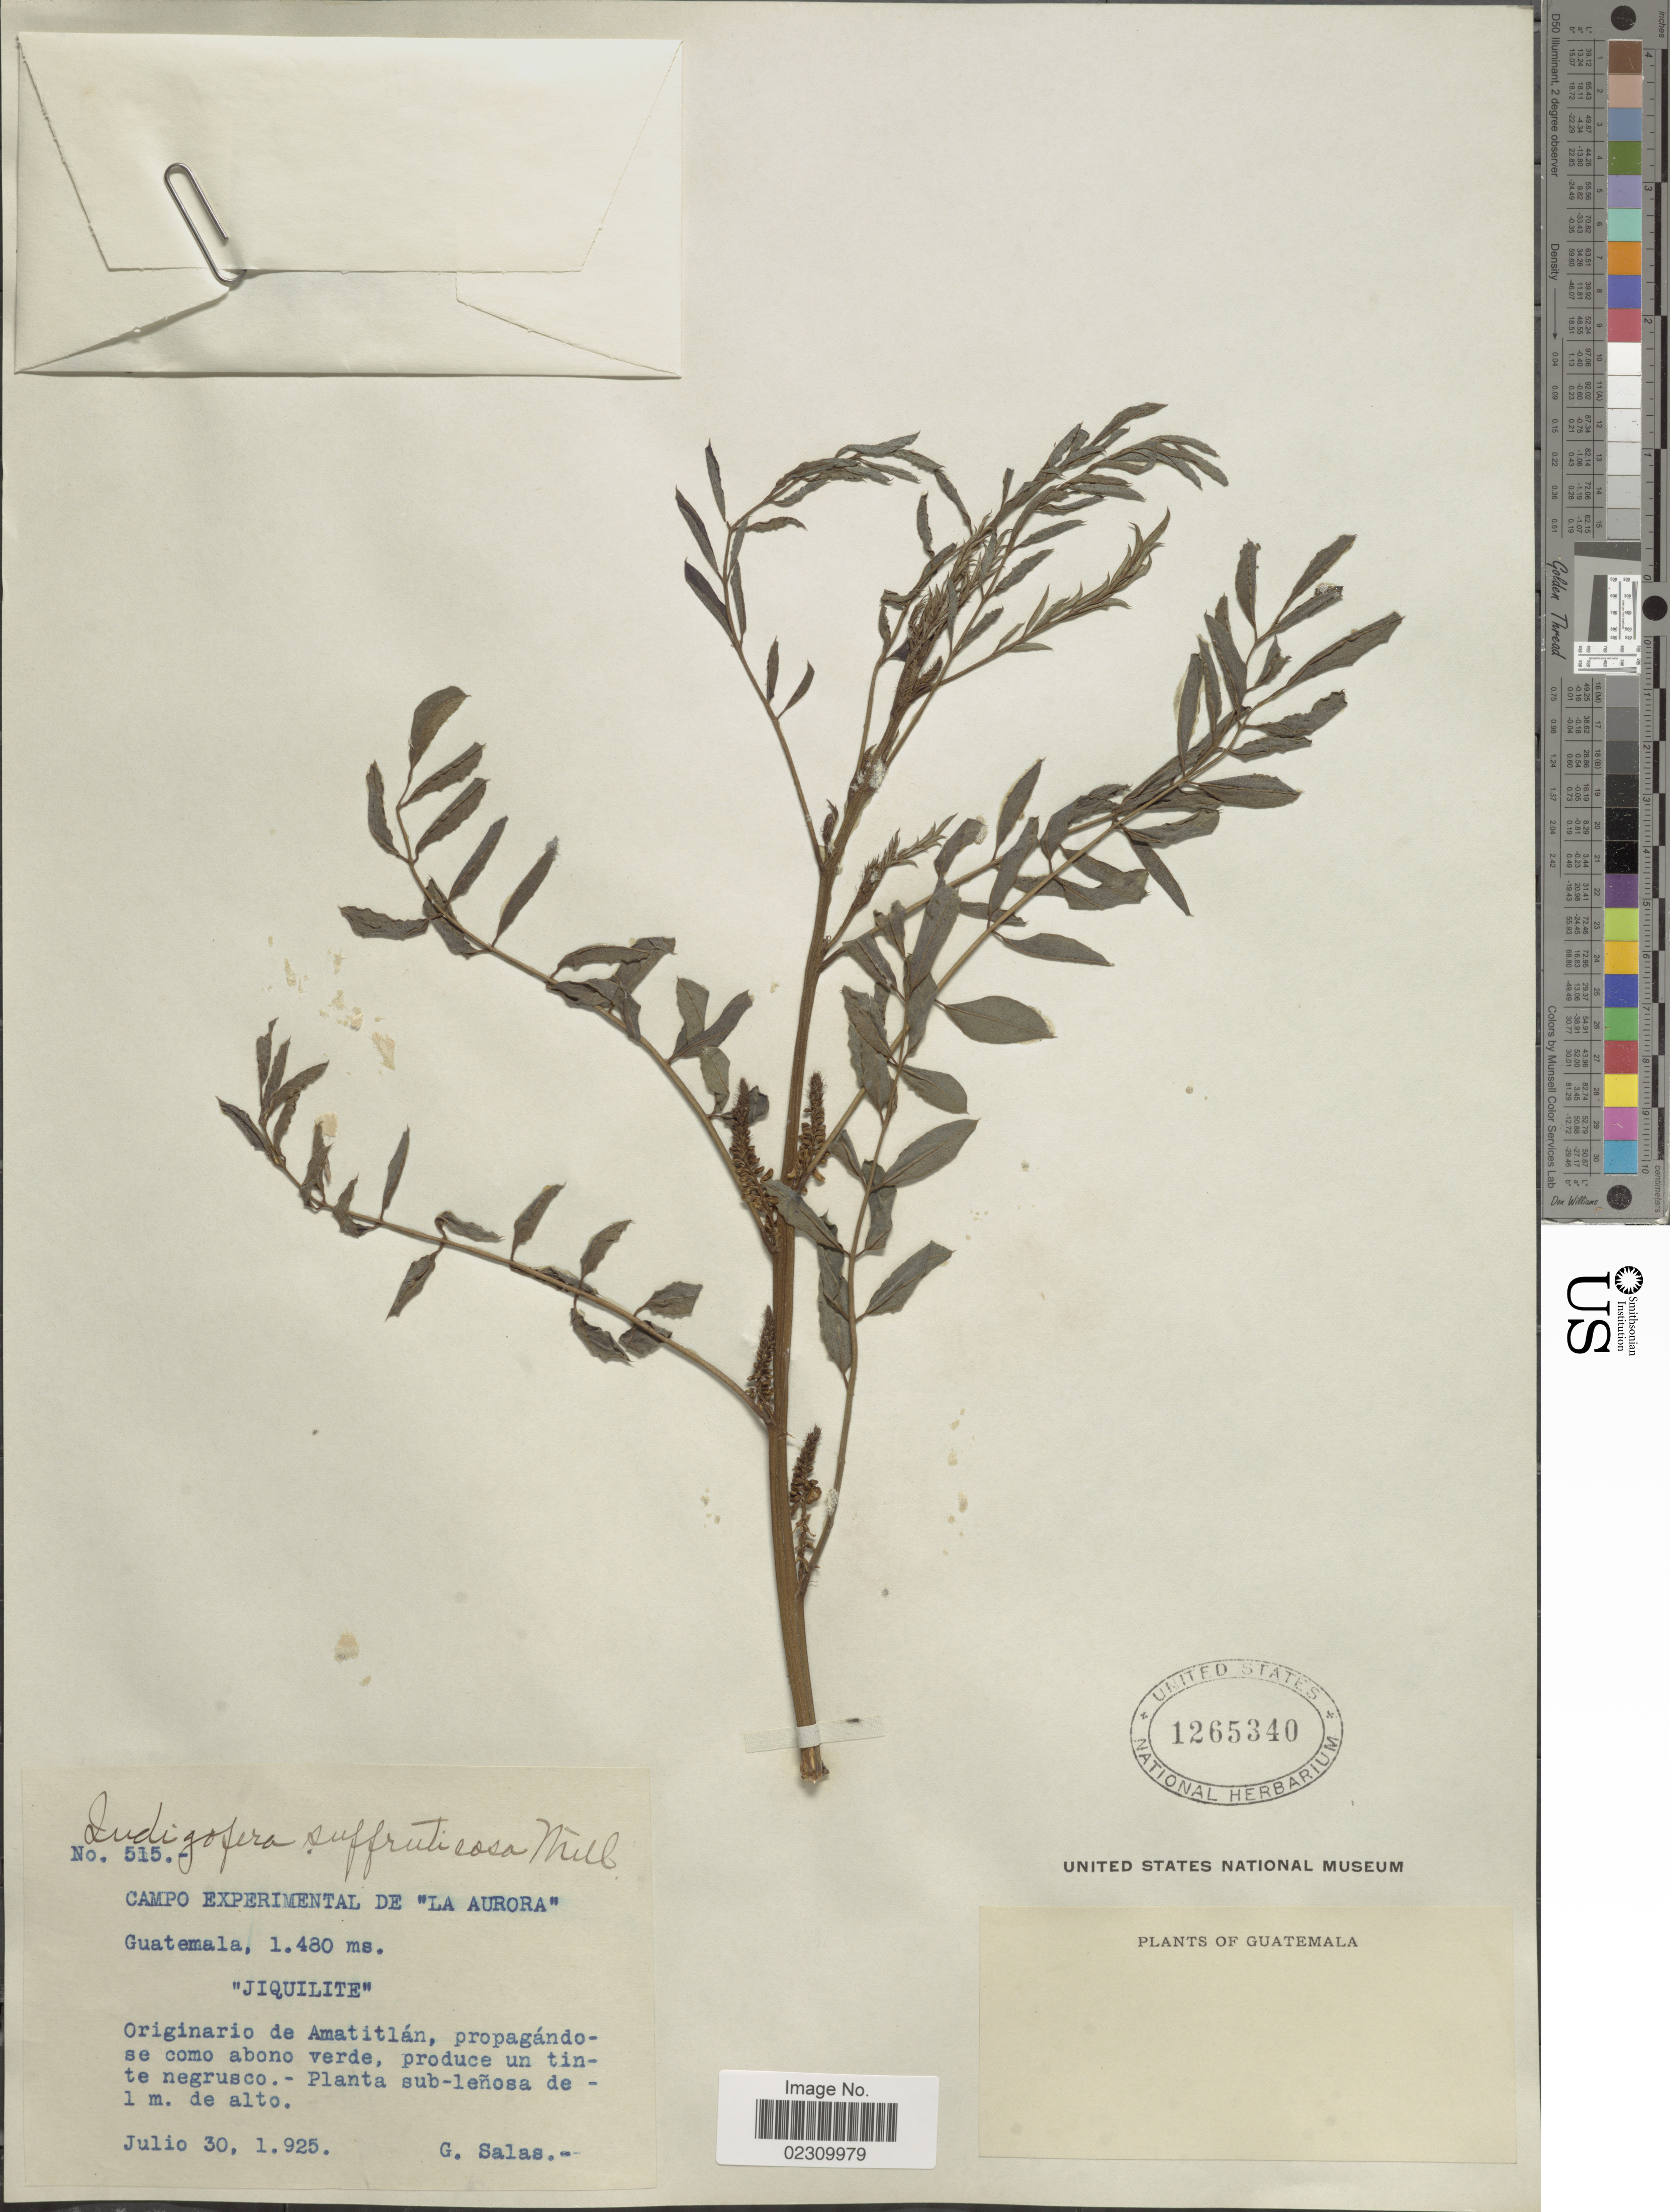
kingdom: Plantae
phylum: Tracheophyta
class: Magnoliopsida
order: Fabales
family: Fabaceae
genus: Indigofera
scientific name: Indigofera suffruticosa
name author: Mill.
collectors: G. Salas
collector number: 515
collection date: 1925-07-30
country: Guatemala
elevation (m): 1480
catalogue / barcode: US 1265340